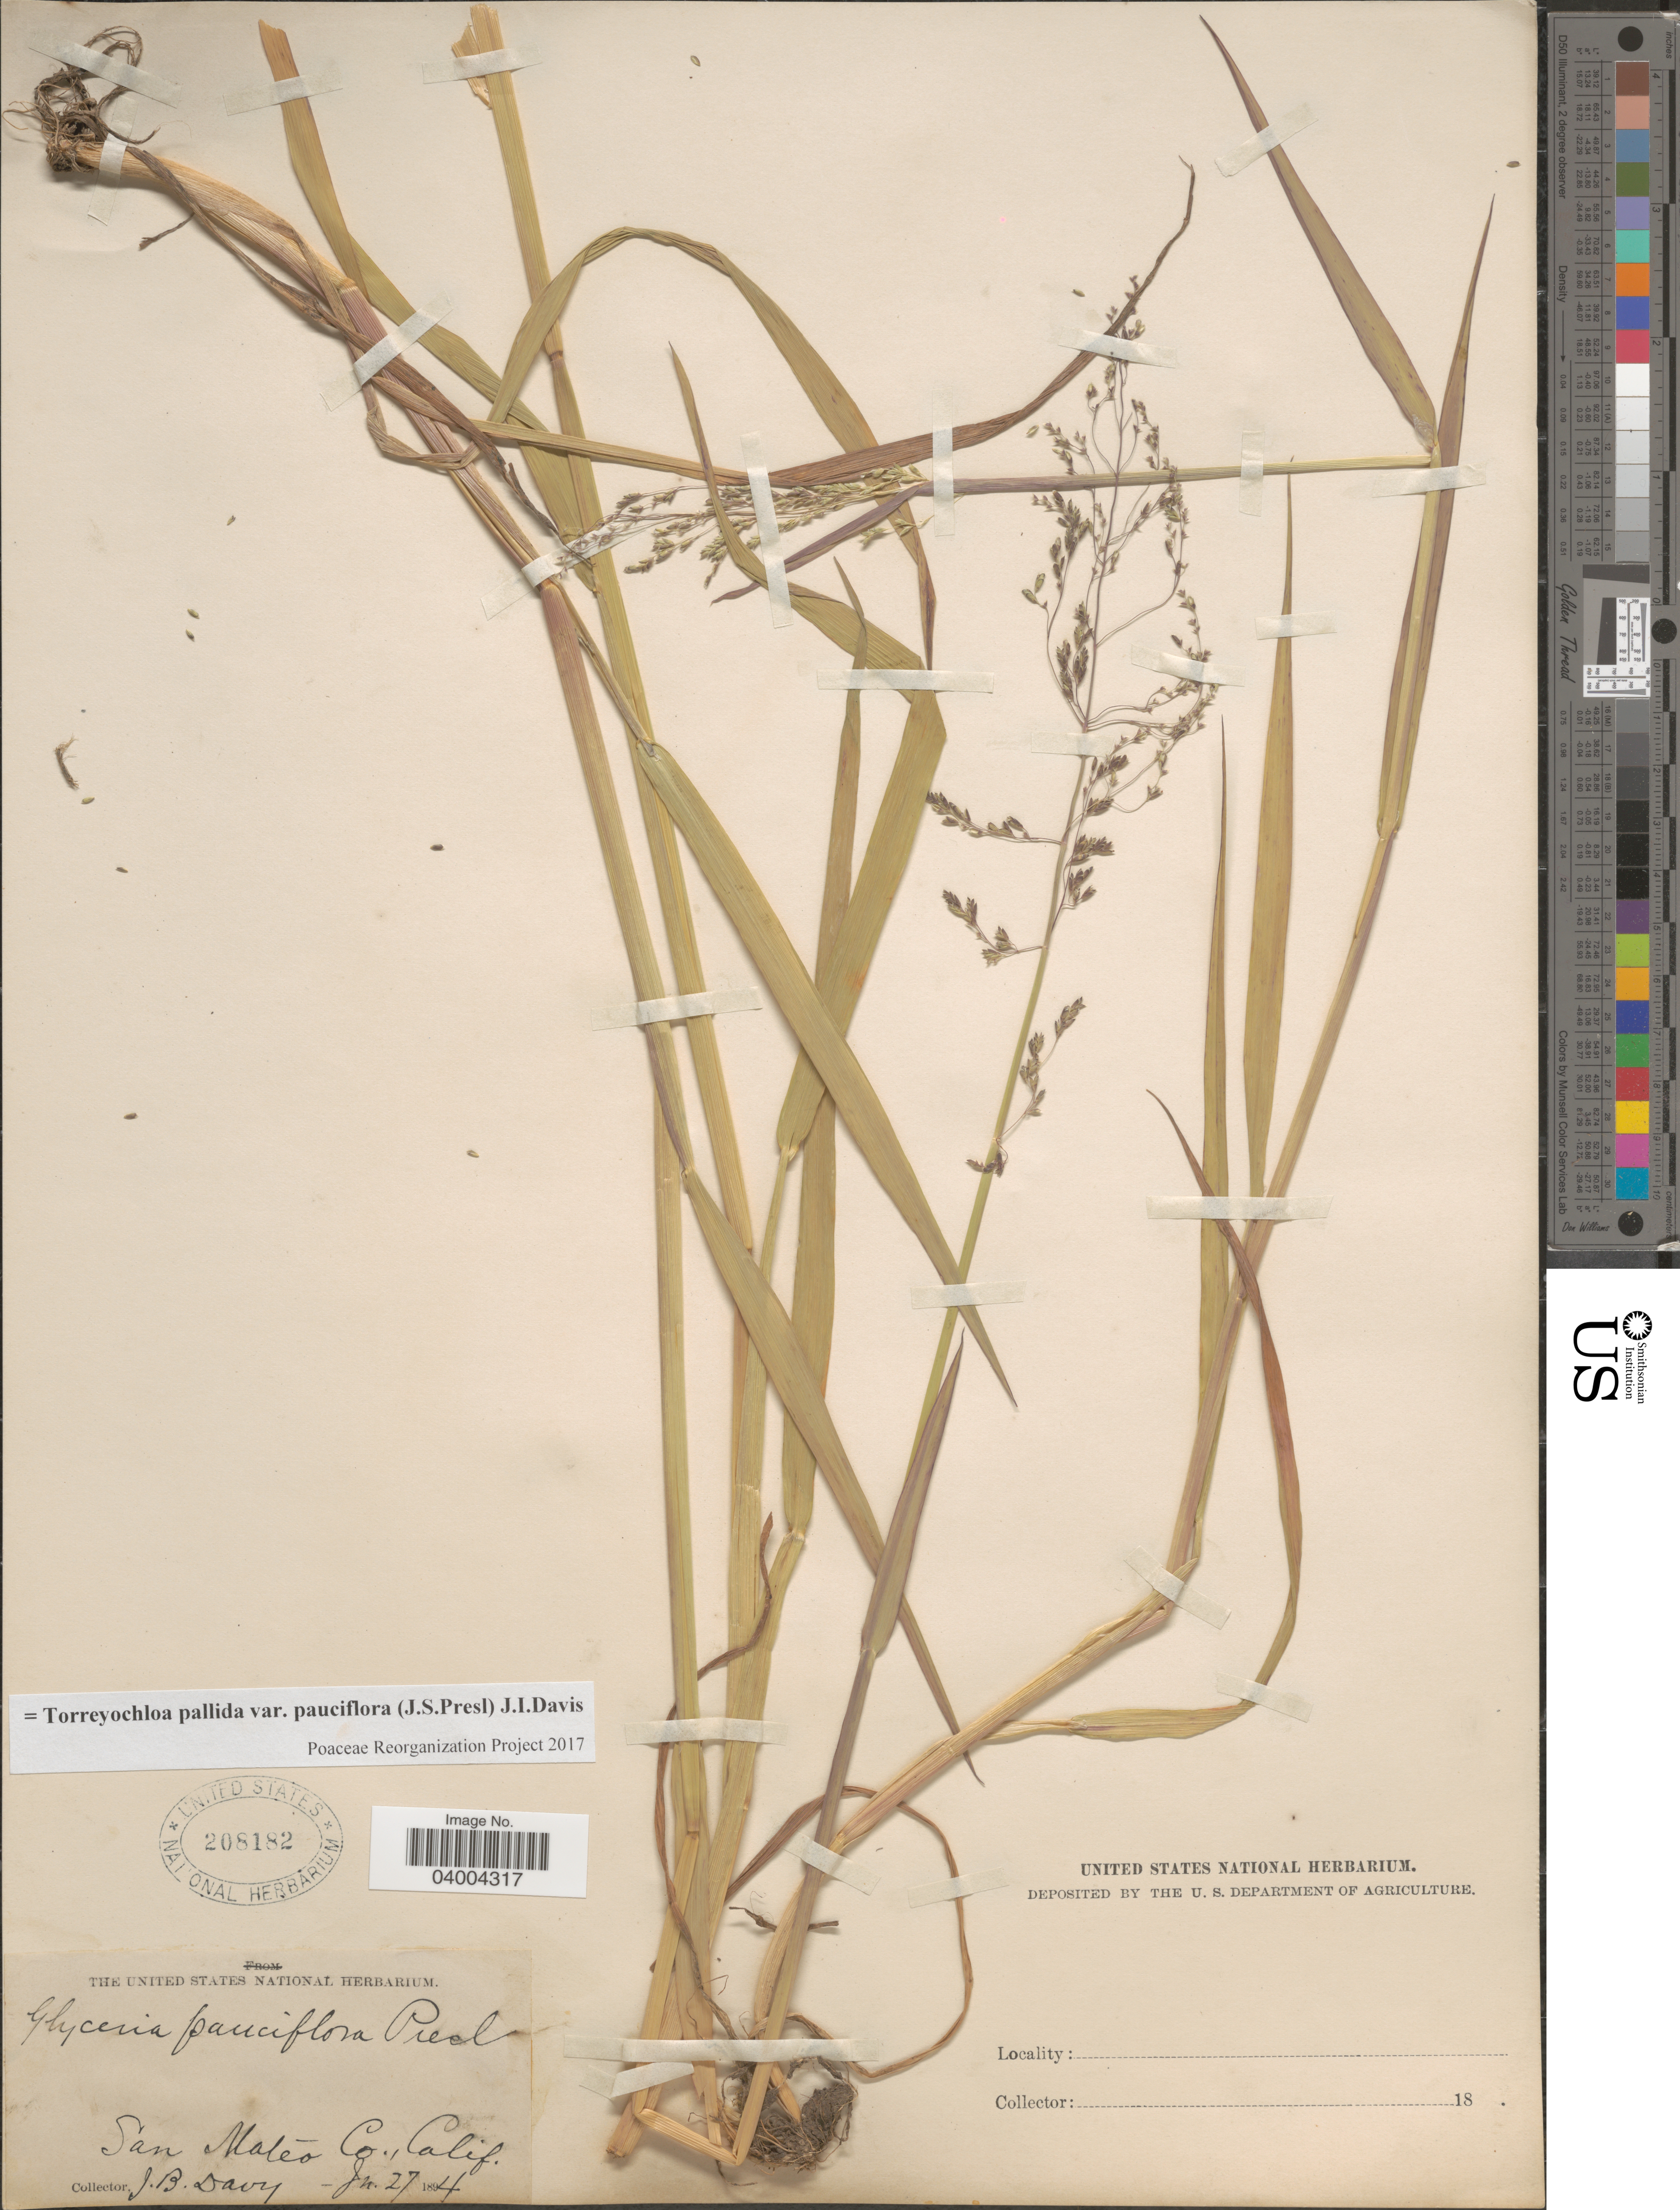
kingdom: Plantae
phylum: Tracheophyta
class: Liliopsida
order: Poales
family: Poaceae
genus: Torreyochloa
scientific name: Torreyochloa pallida var. pauciflora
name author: (J. Presl) J.I. Davis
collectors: J. Burtt Davy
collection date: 1894-07-27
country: United States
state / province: California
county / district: San Mateo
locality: San Mateo Co.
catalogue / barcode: US 208182